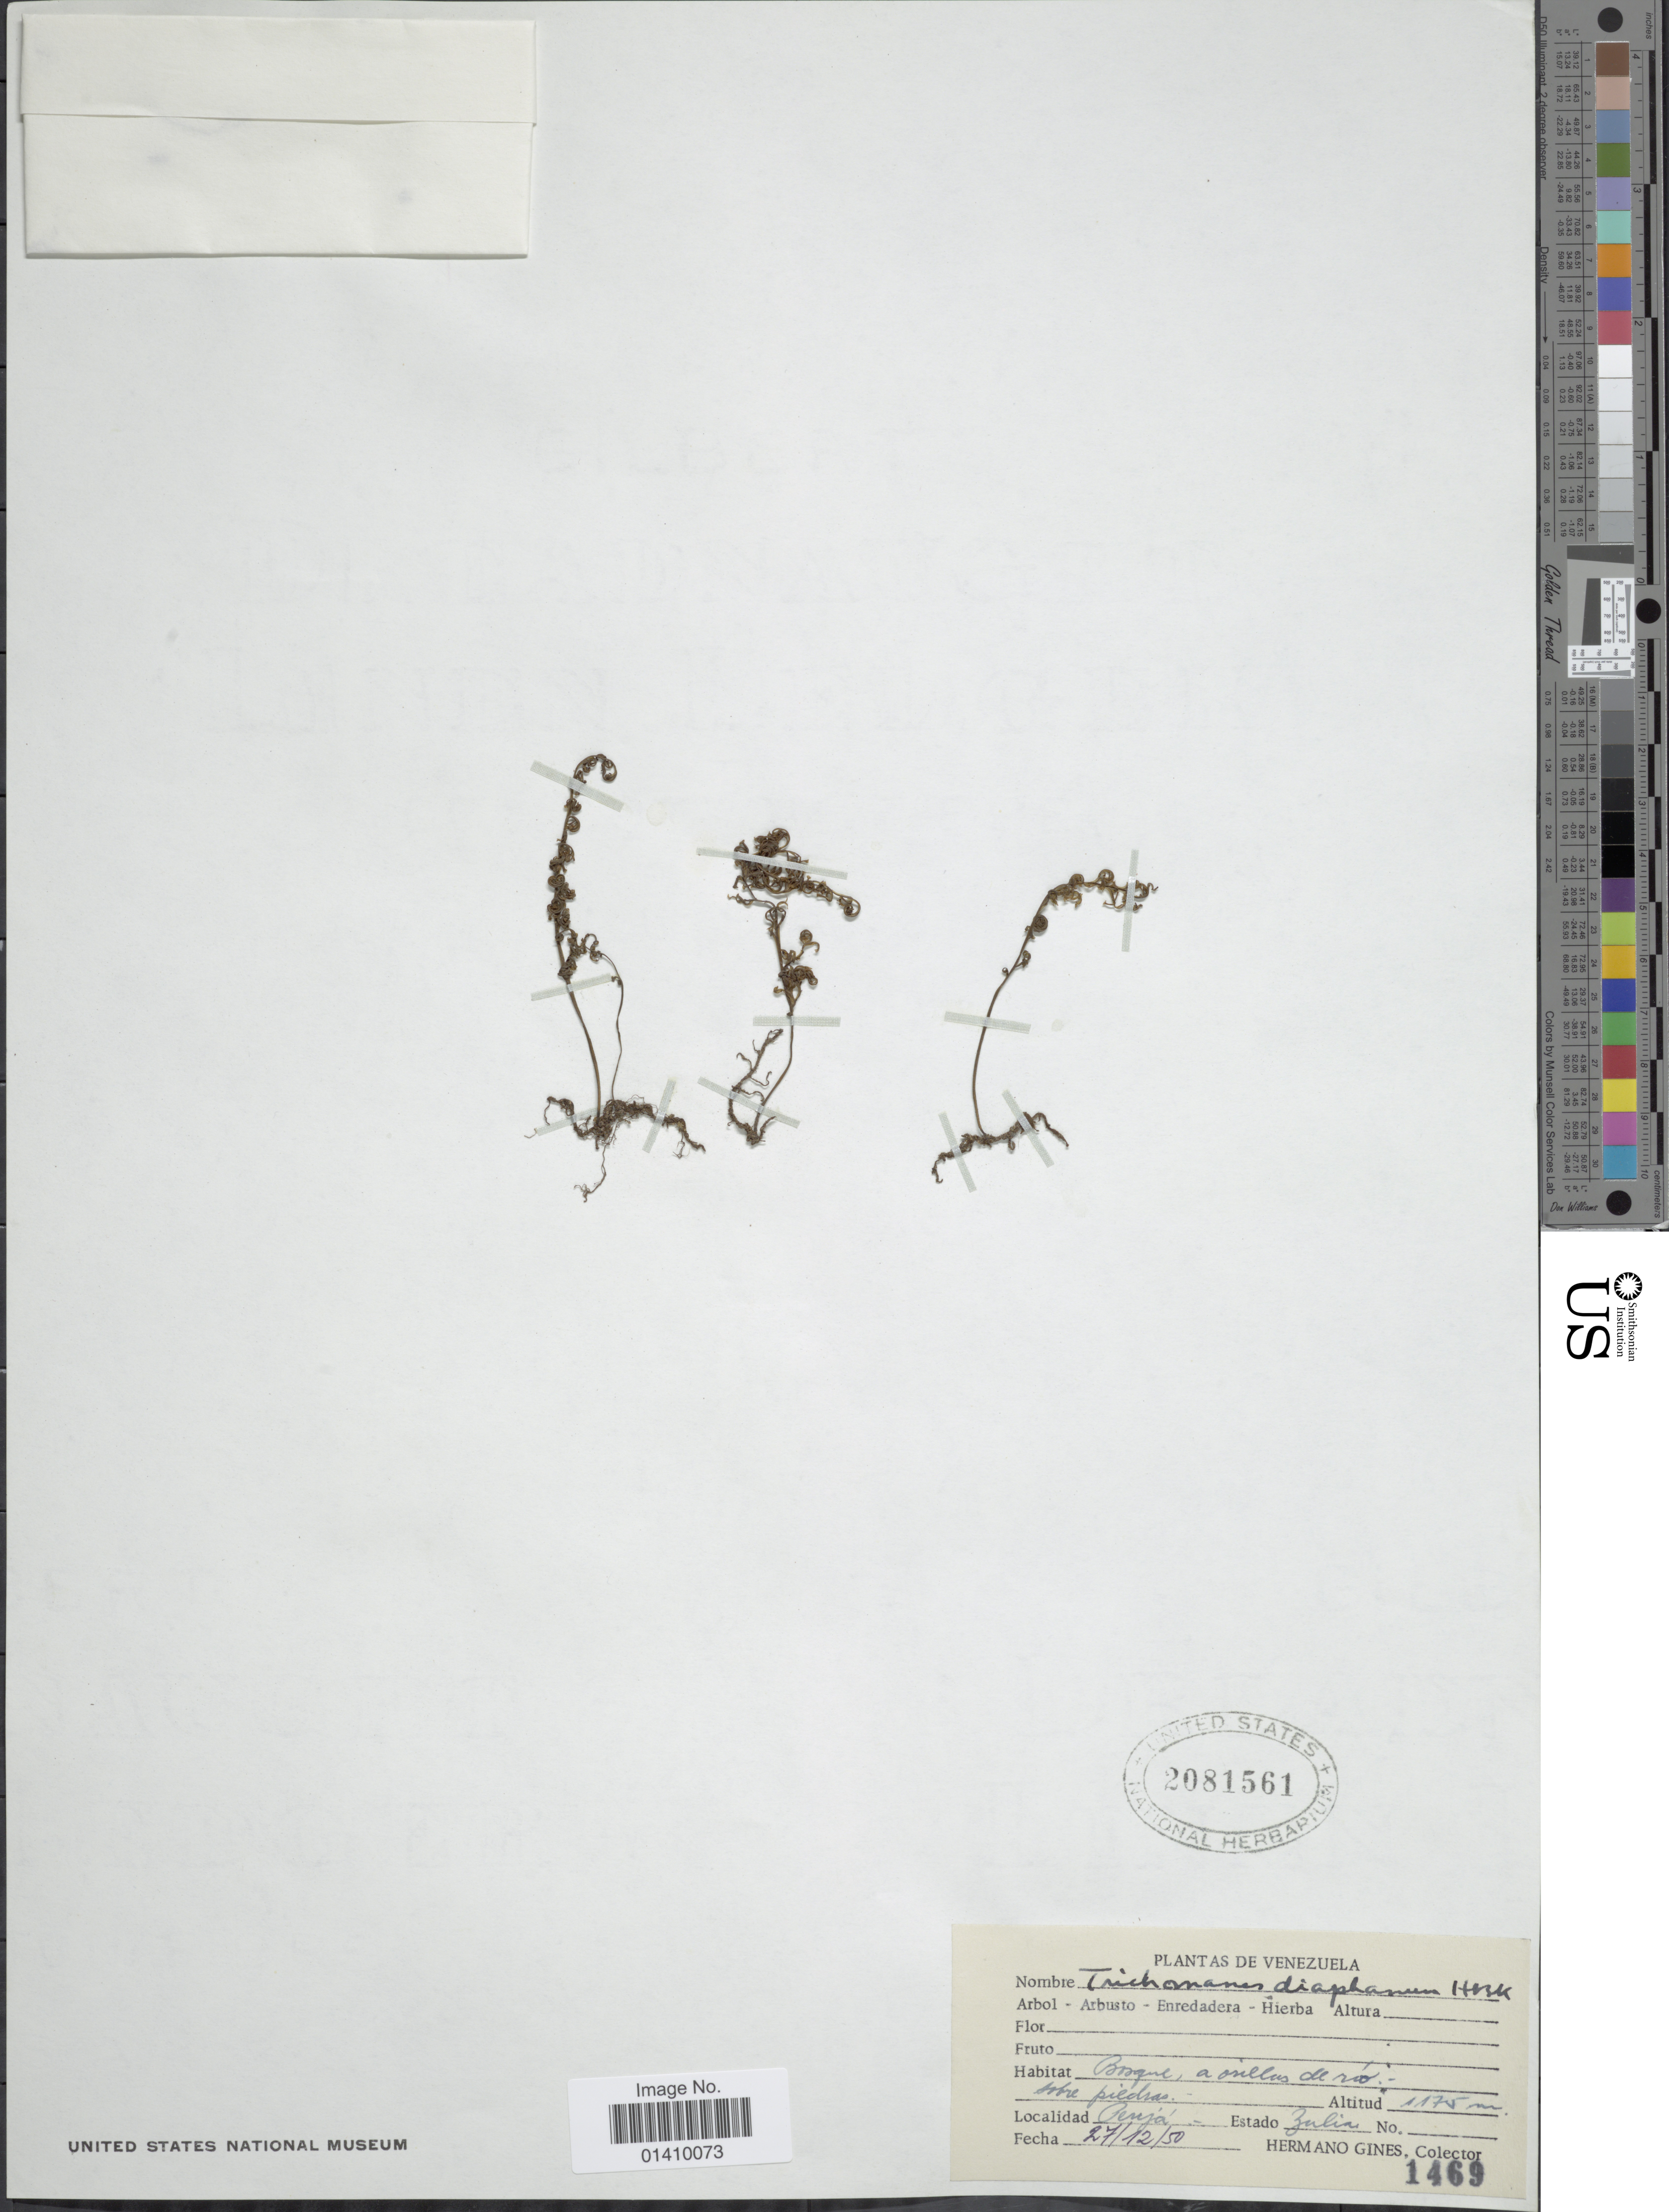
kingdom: Plantae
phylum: Tracheophyta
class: Polypodiopsida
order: Hymenophyllales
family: Hymenophyllaceae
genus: Polyphlebium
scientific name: Polyphlebium diaphanum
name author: (Kunth) Ebihara & Dubuisson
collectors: Bro. Gines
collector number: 1469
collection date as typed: Transcribed d/m/y: 27/12/50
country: Venezuela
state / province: Zulia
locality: Penja estado Zulia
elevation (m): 1175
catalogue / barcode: US 2081561